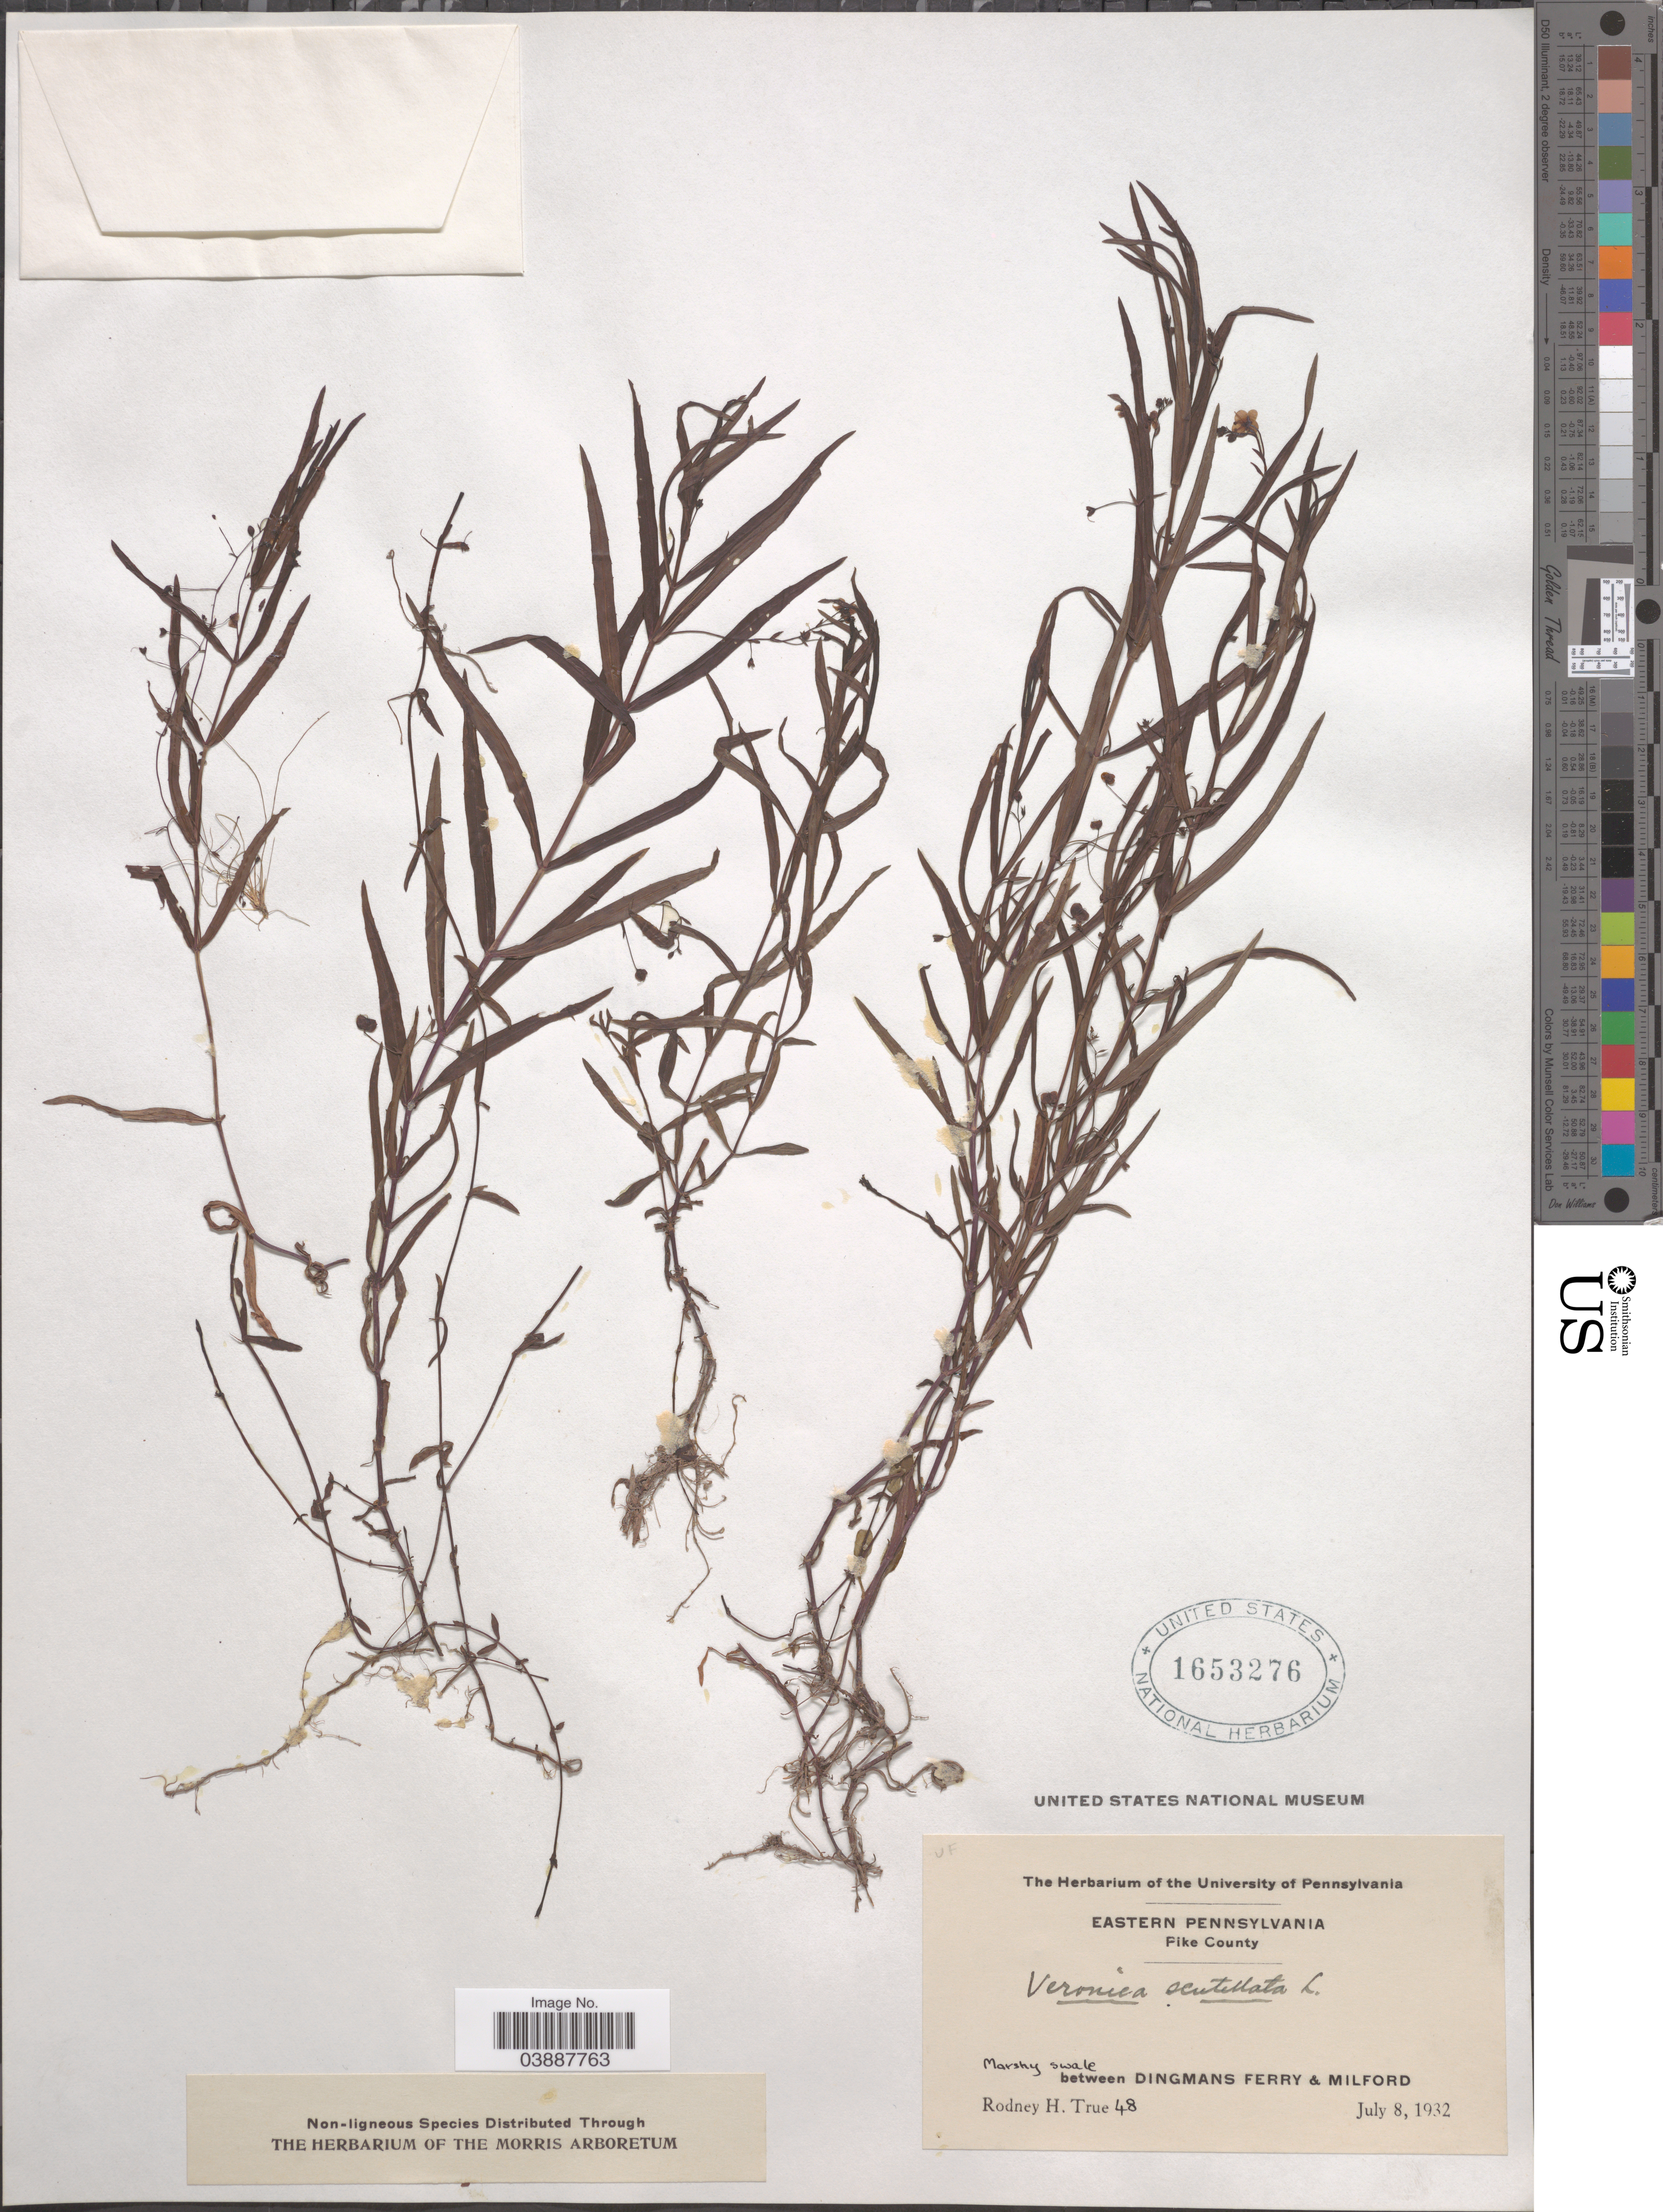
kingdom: Plantae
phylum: Tracheophyta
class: Magnoliopsida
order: Lamiales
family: Plantaginaceae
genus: Veronica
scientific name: Veronica scutellata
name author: L.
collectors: R. H. True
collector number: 48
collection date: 1932-07-08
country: United States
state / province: Pennsylvania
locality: Eastern Pennsylvania. Pike County. Between Dingmans Ferry & Milford.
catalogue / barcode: US 1653276